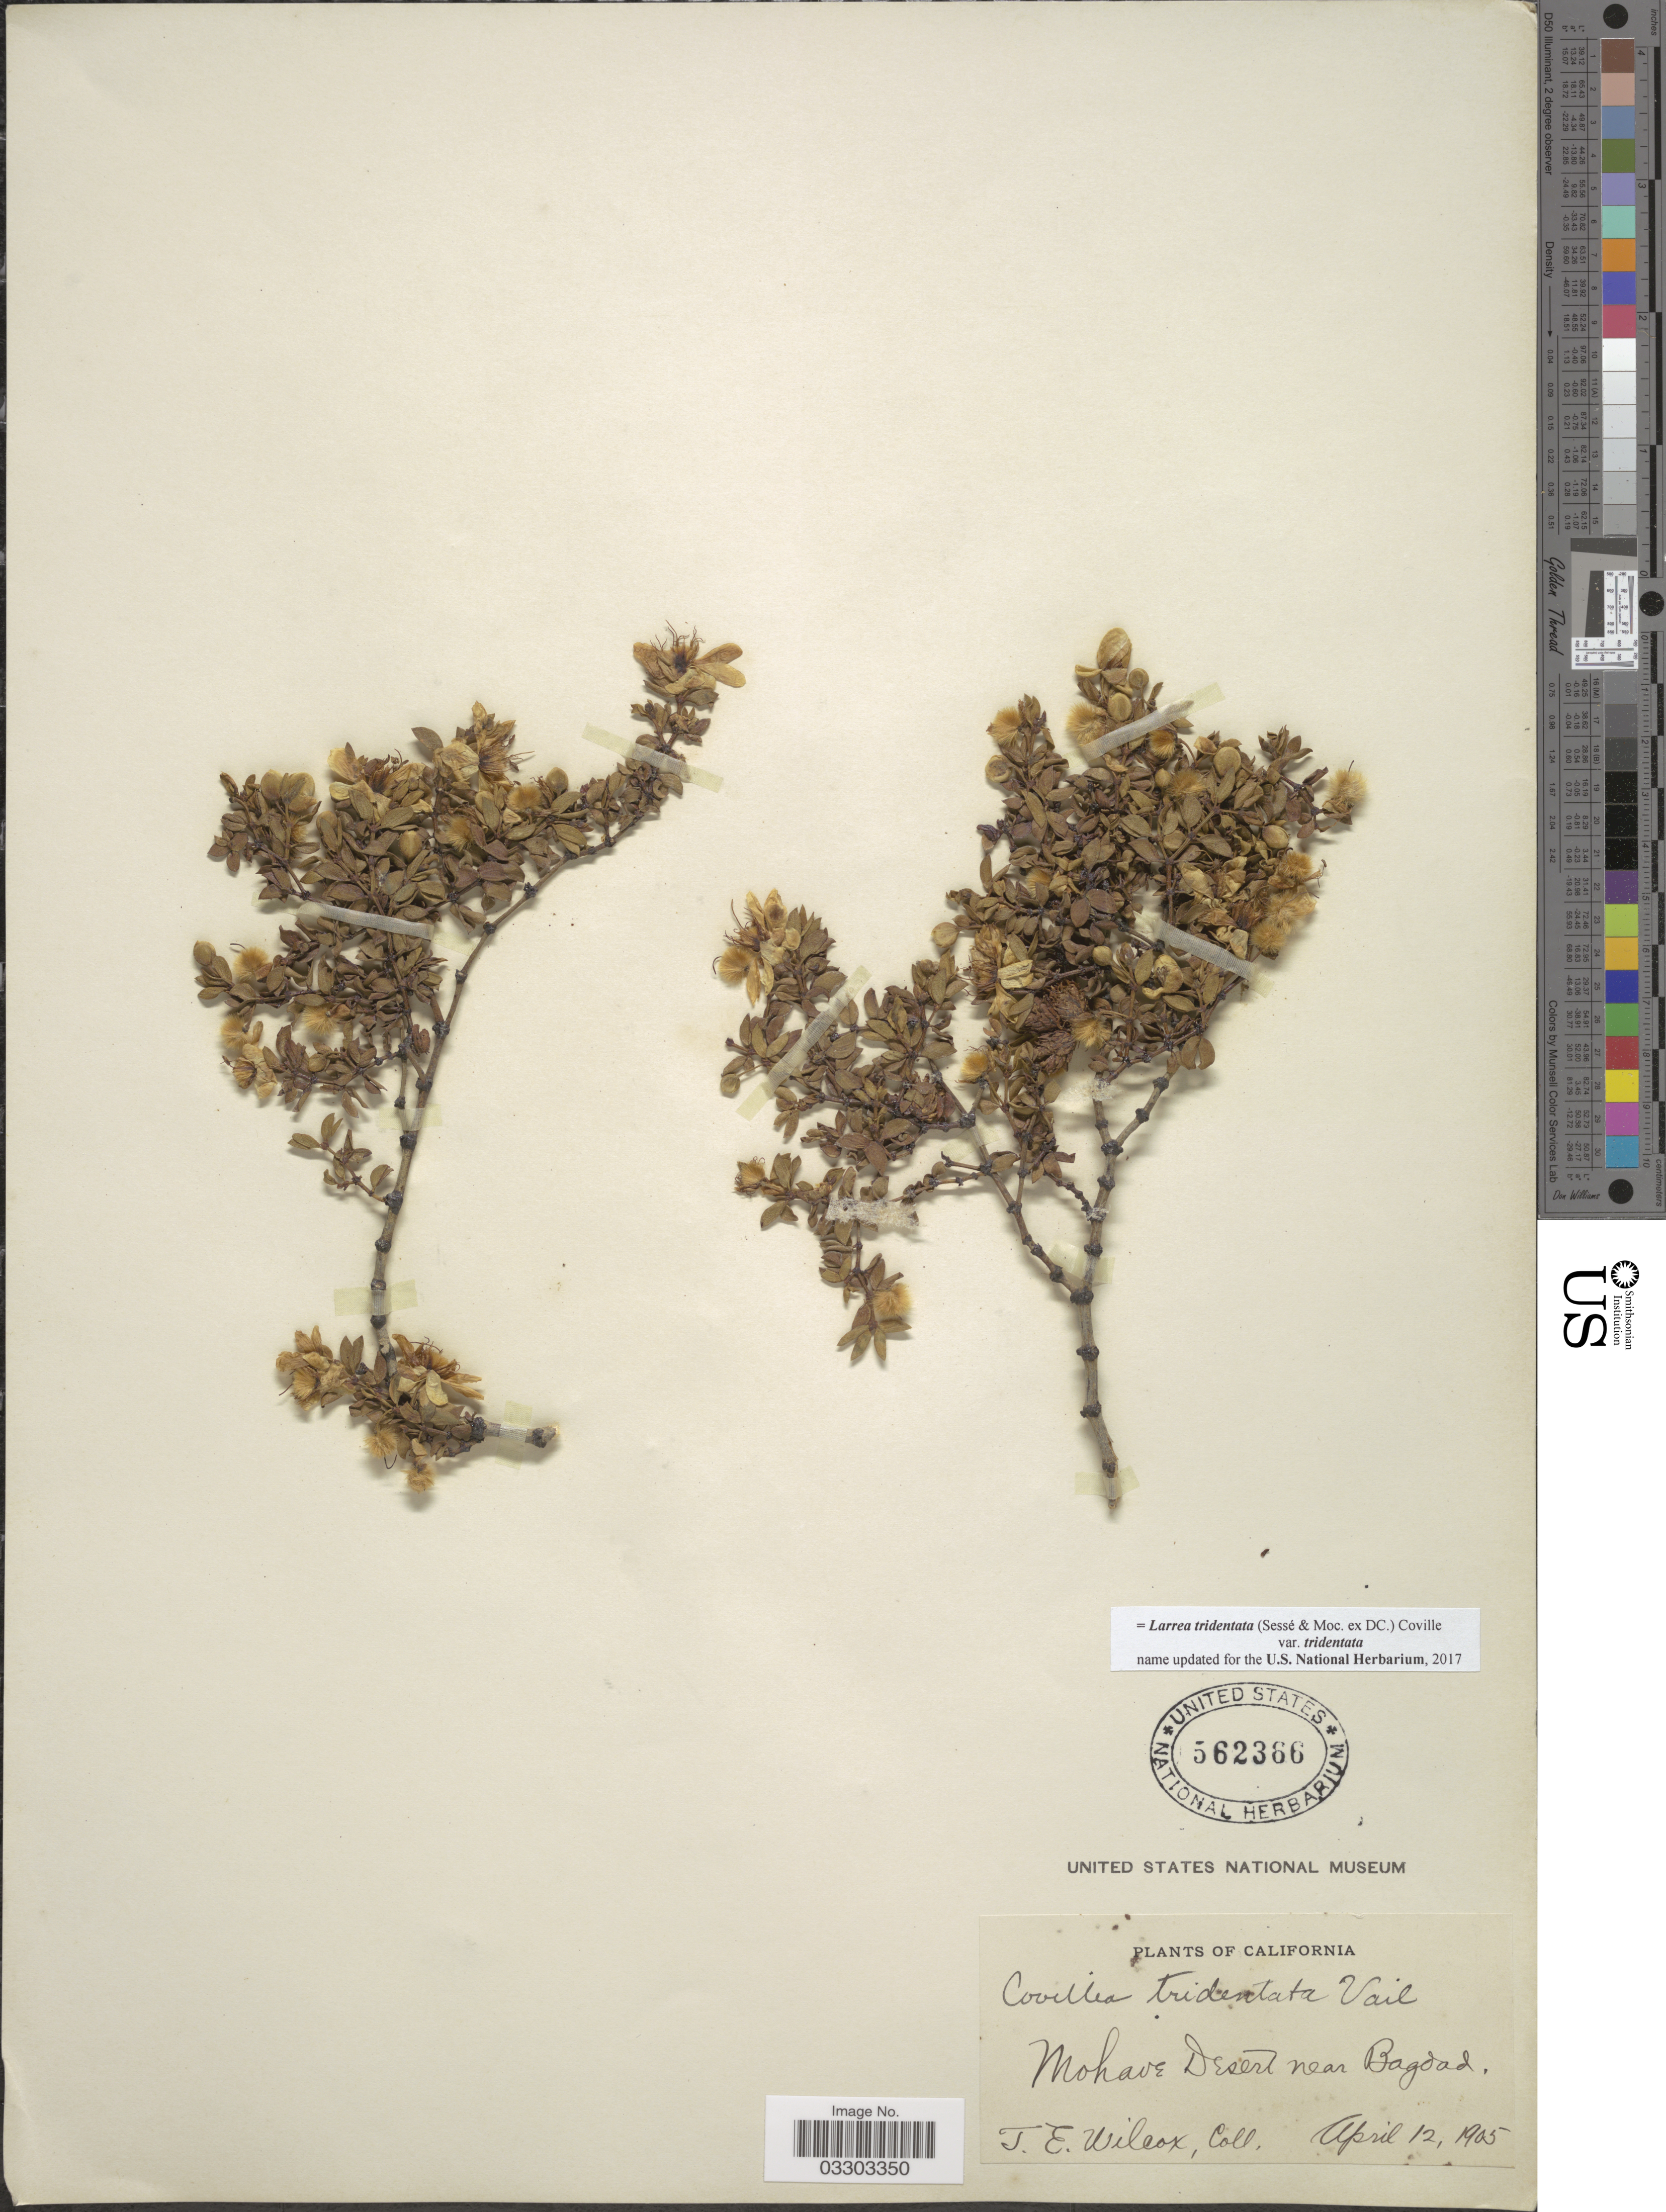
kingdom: Plantae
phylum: Tracheophyta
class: Magnoliopsida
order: Zygophyllales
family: Zygophyllaceae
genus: Larrea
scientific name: Larrea tridentata var. tridentata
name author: (Sessé & Moc. ex DC.) Coville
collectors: T. E. Wilcox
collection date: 1905-04-12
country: United States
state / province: California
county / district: Kern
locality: Mohave Desert near Bagdad.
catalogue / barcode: US 562366